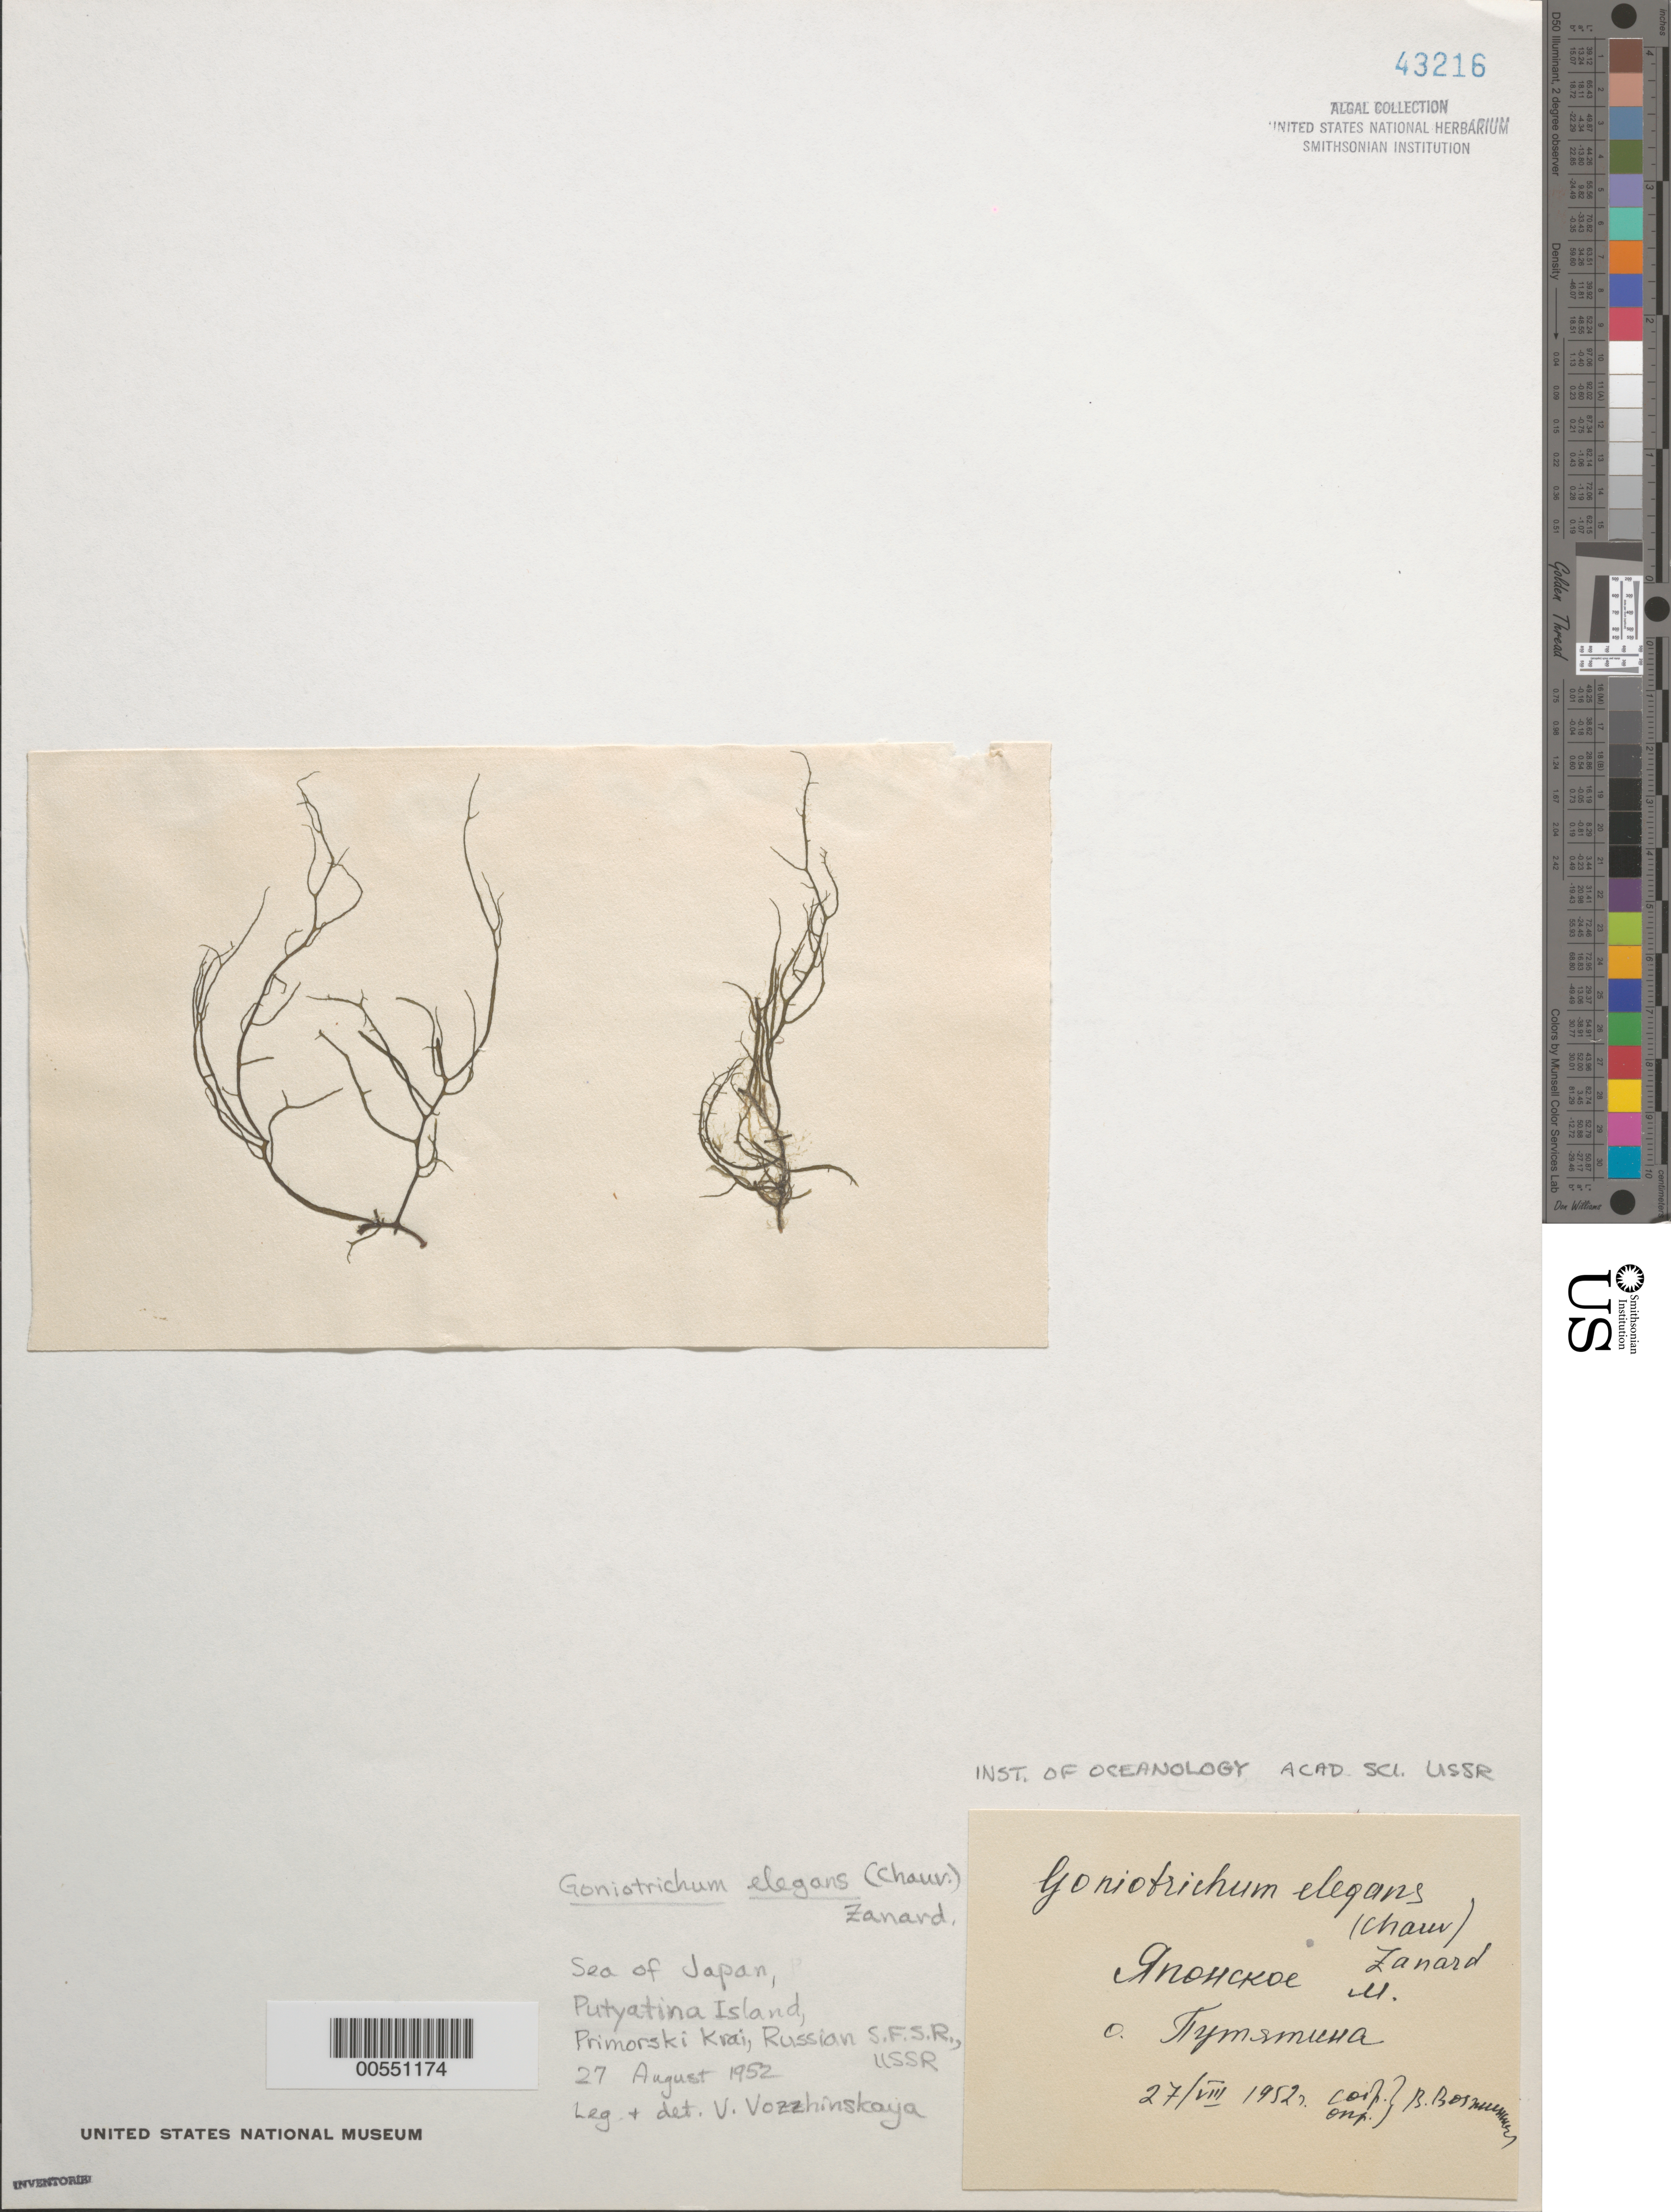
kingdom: Plantae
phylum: Rhodophyta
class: Stylonematophyceae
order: Stylonematales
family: Stylonemataceae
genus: Stylonema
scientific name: Stylonema alsidii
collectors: V. Vozzhinskaya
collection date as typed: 27 Aug 1952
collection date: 1952-08-27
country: Russian Federation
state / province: Primorsky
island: Putyatina Island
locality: Sea of Japan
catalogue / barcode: US 43216